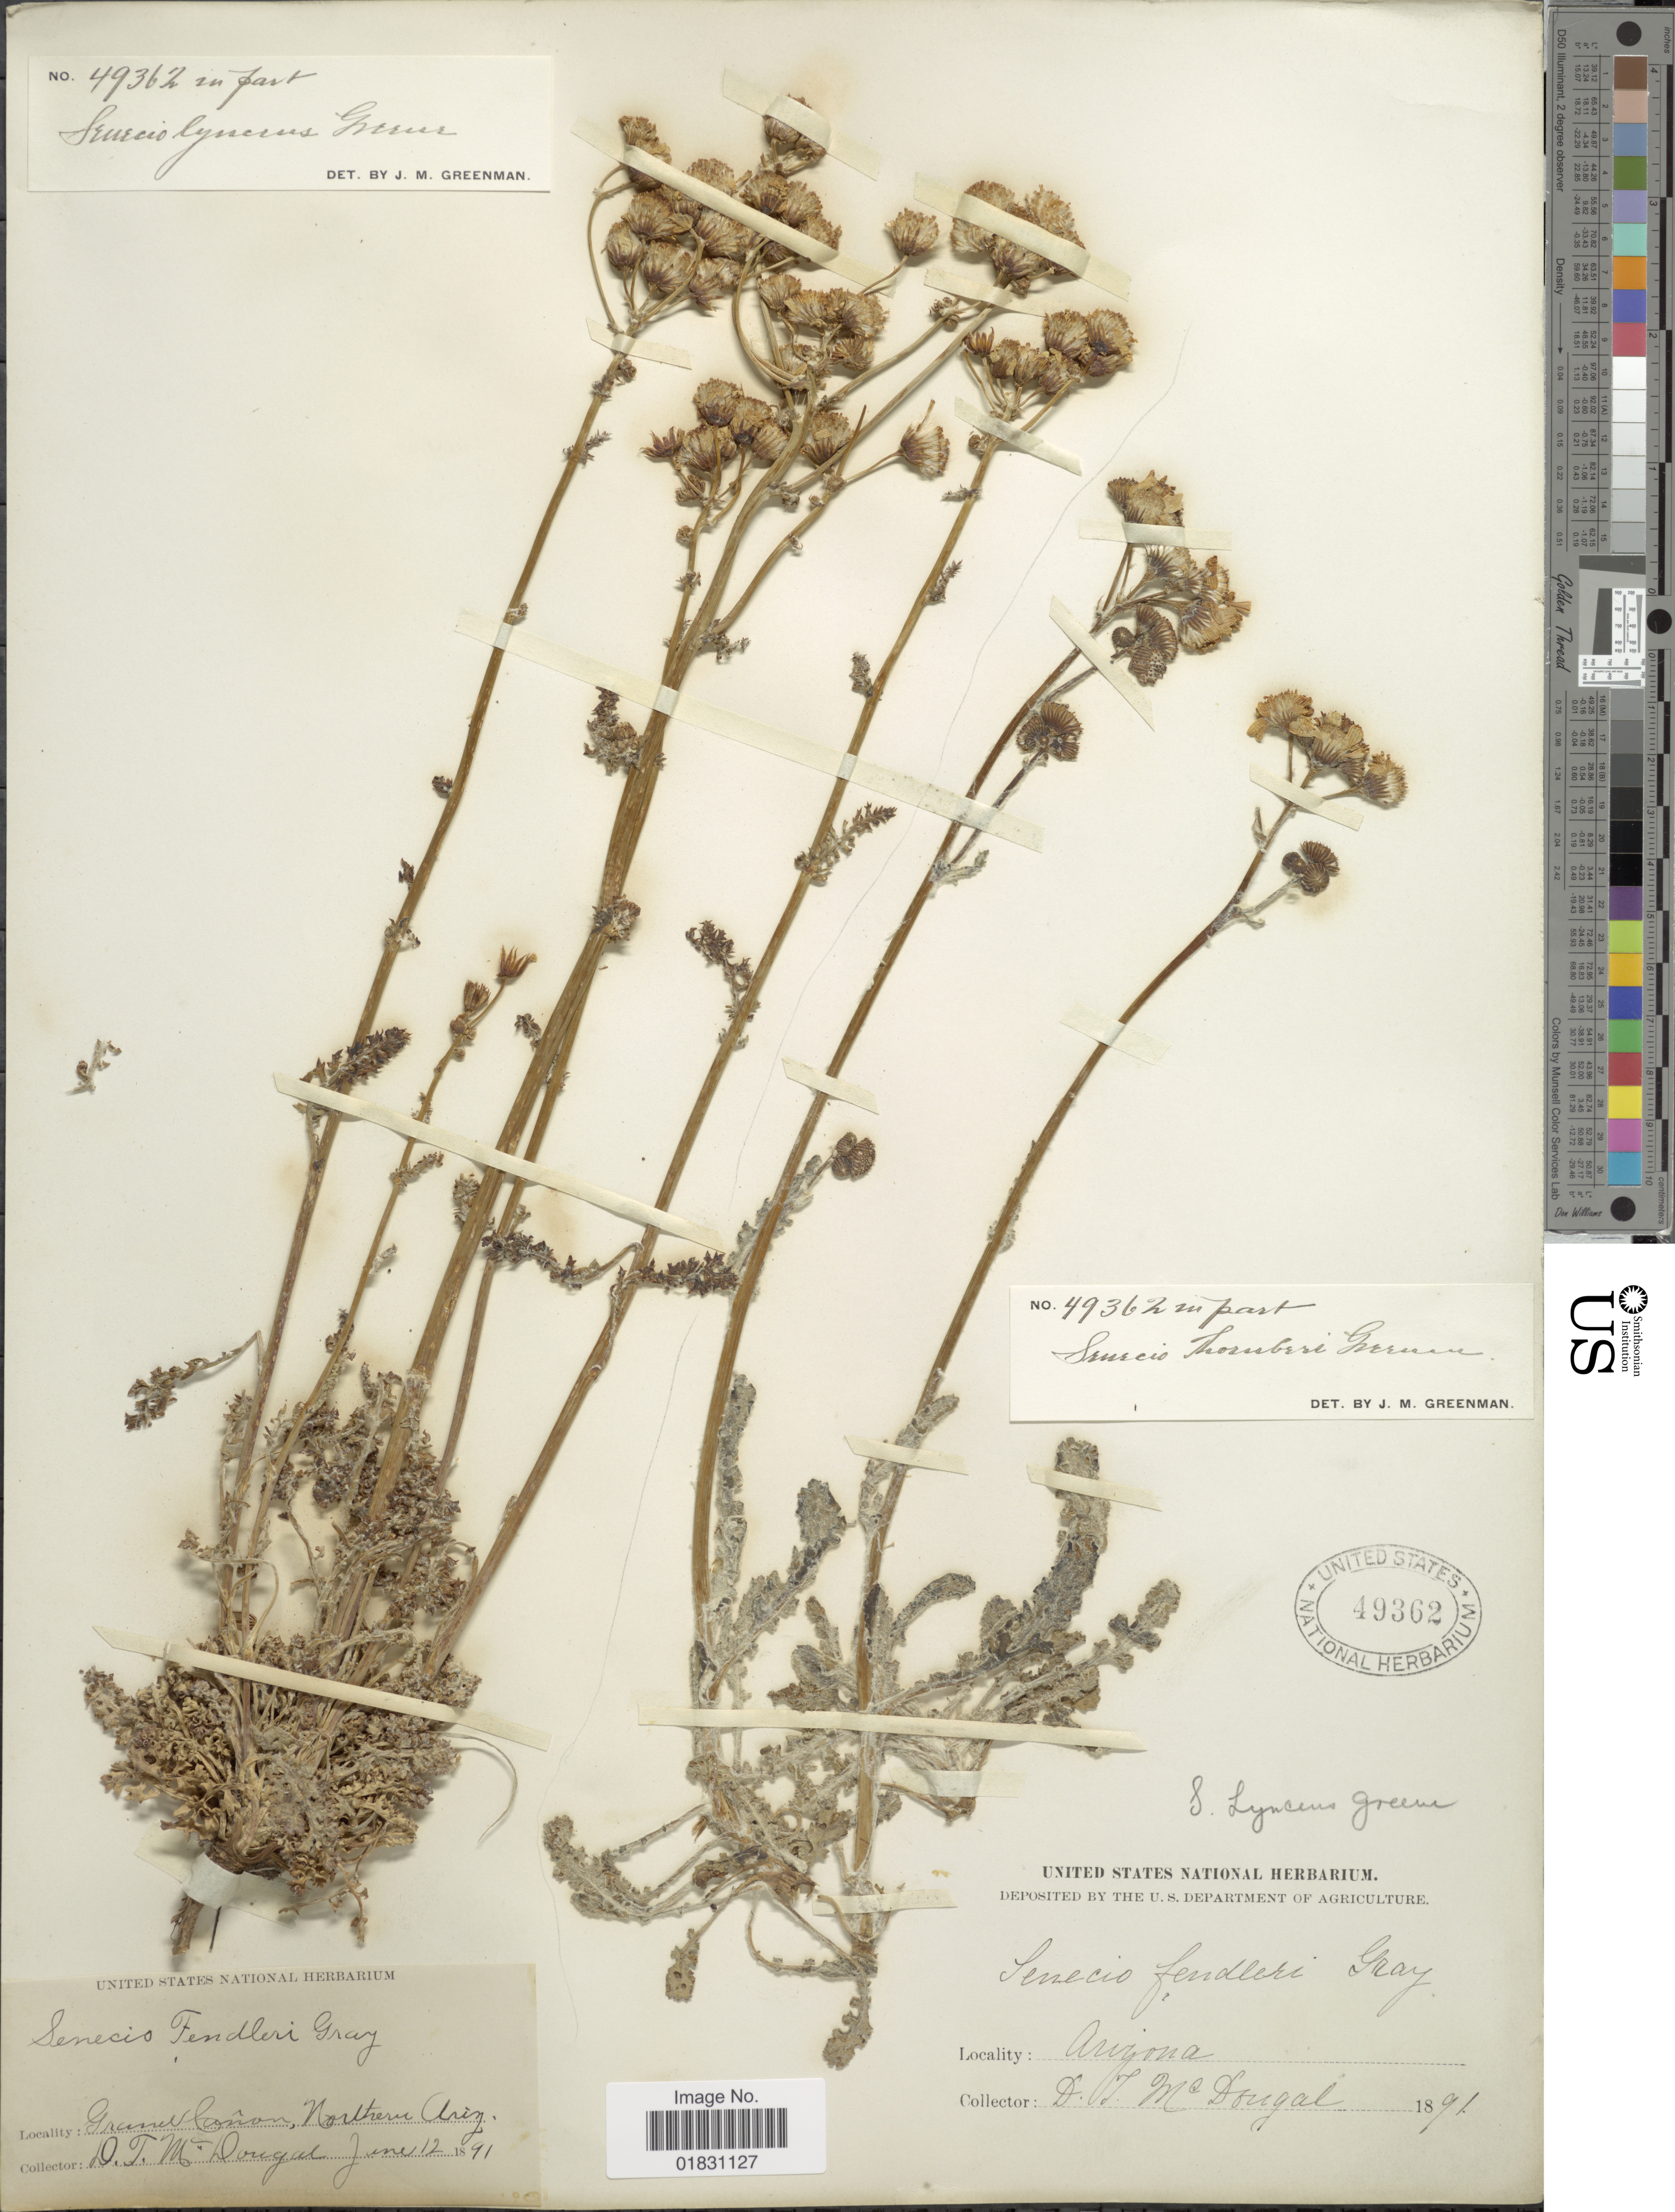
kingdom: Plantae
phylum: Tracheophyta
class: Magnoliopsida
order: Asterales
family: Asteraceae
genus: Packera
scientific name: Packera multilobata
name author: (Torr. & A. Gray) W.A. Weber & Á. Löve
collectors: D. T. MacDougal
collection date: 1891-06-12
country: United States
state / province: Arizona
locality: Grand Canon, Northern Arizona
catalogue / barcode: US 49362